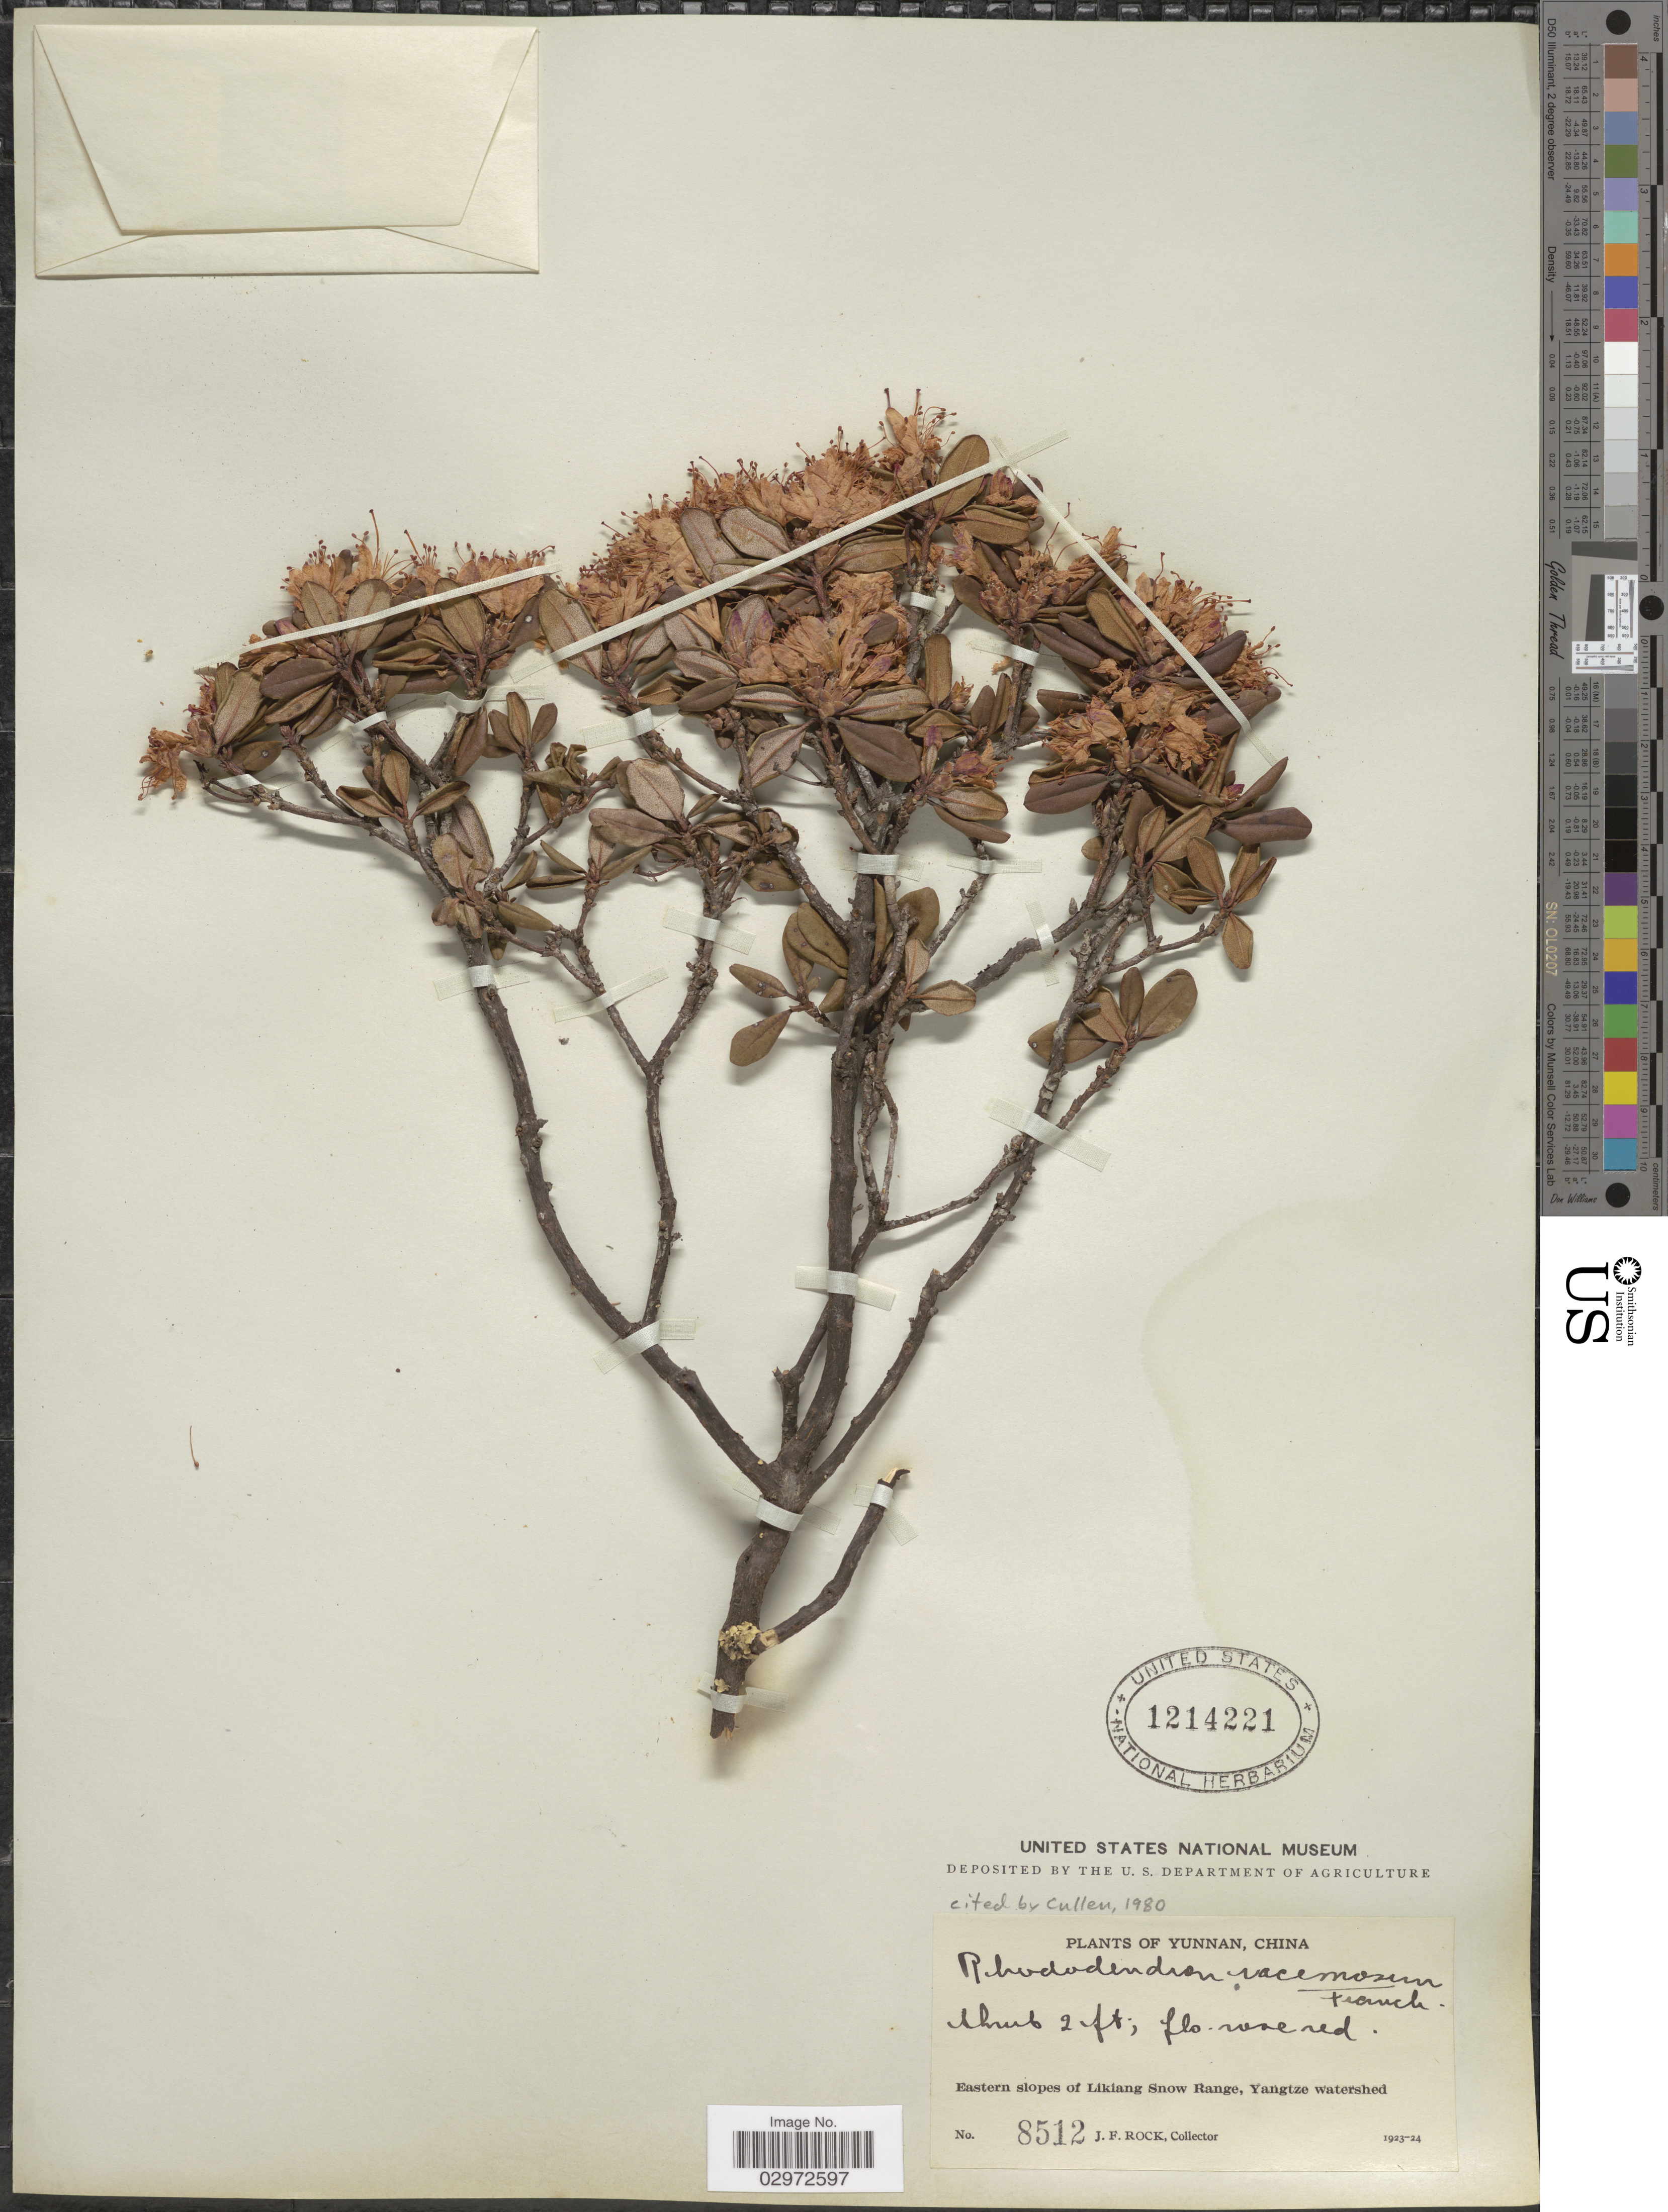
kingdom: Plantae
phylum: Tracheophyta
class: Magnoliopsida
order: Ericales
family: Ericaceae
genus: Rhododendron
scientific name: Rhododendron racemosum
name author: Franch.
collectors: J. Rock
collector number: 8512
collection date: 1923/1924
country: China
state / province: Yunnan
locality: Eastern slopes of Likiang Snow Range, Yangtze watershed.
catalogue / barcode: US 1214221